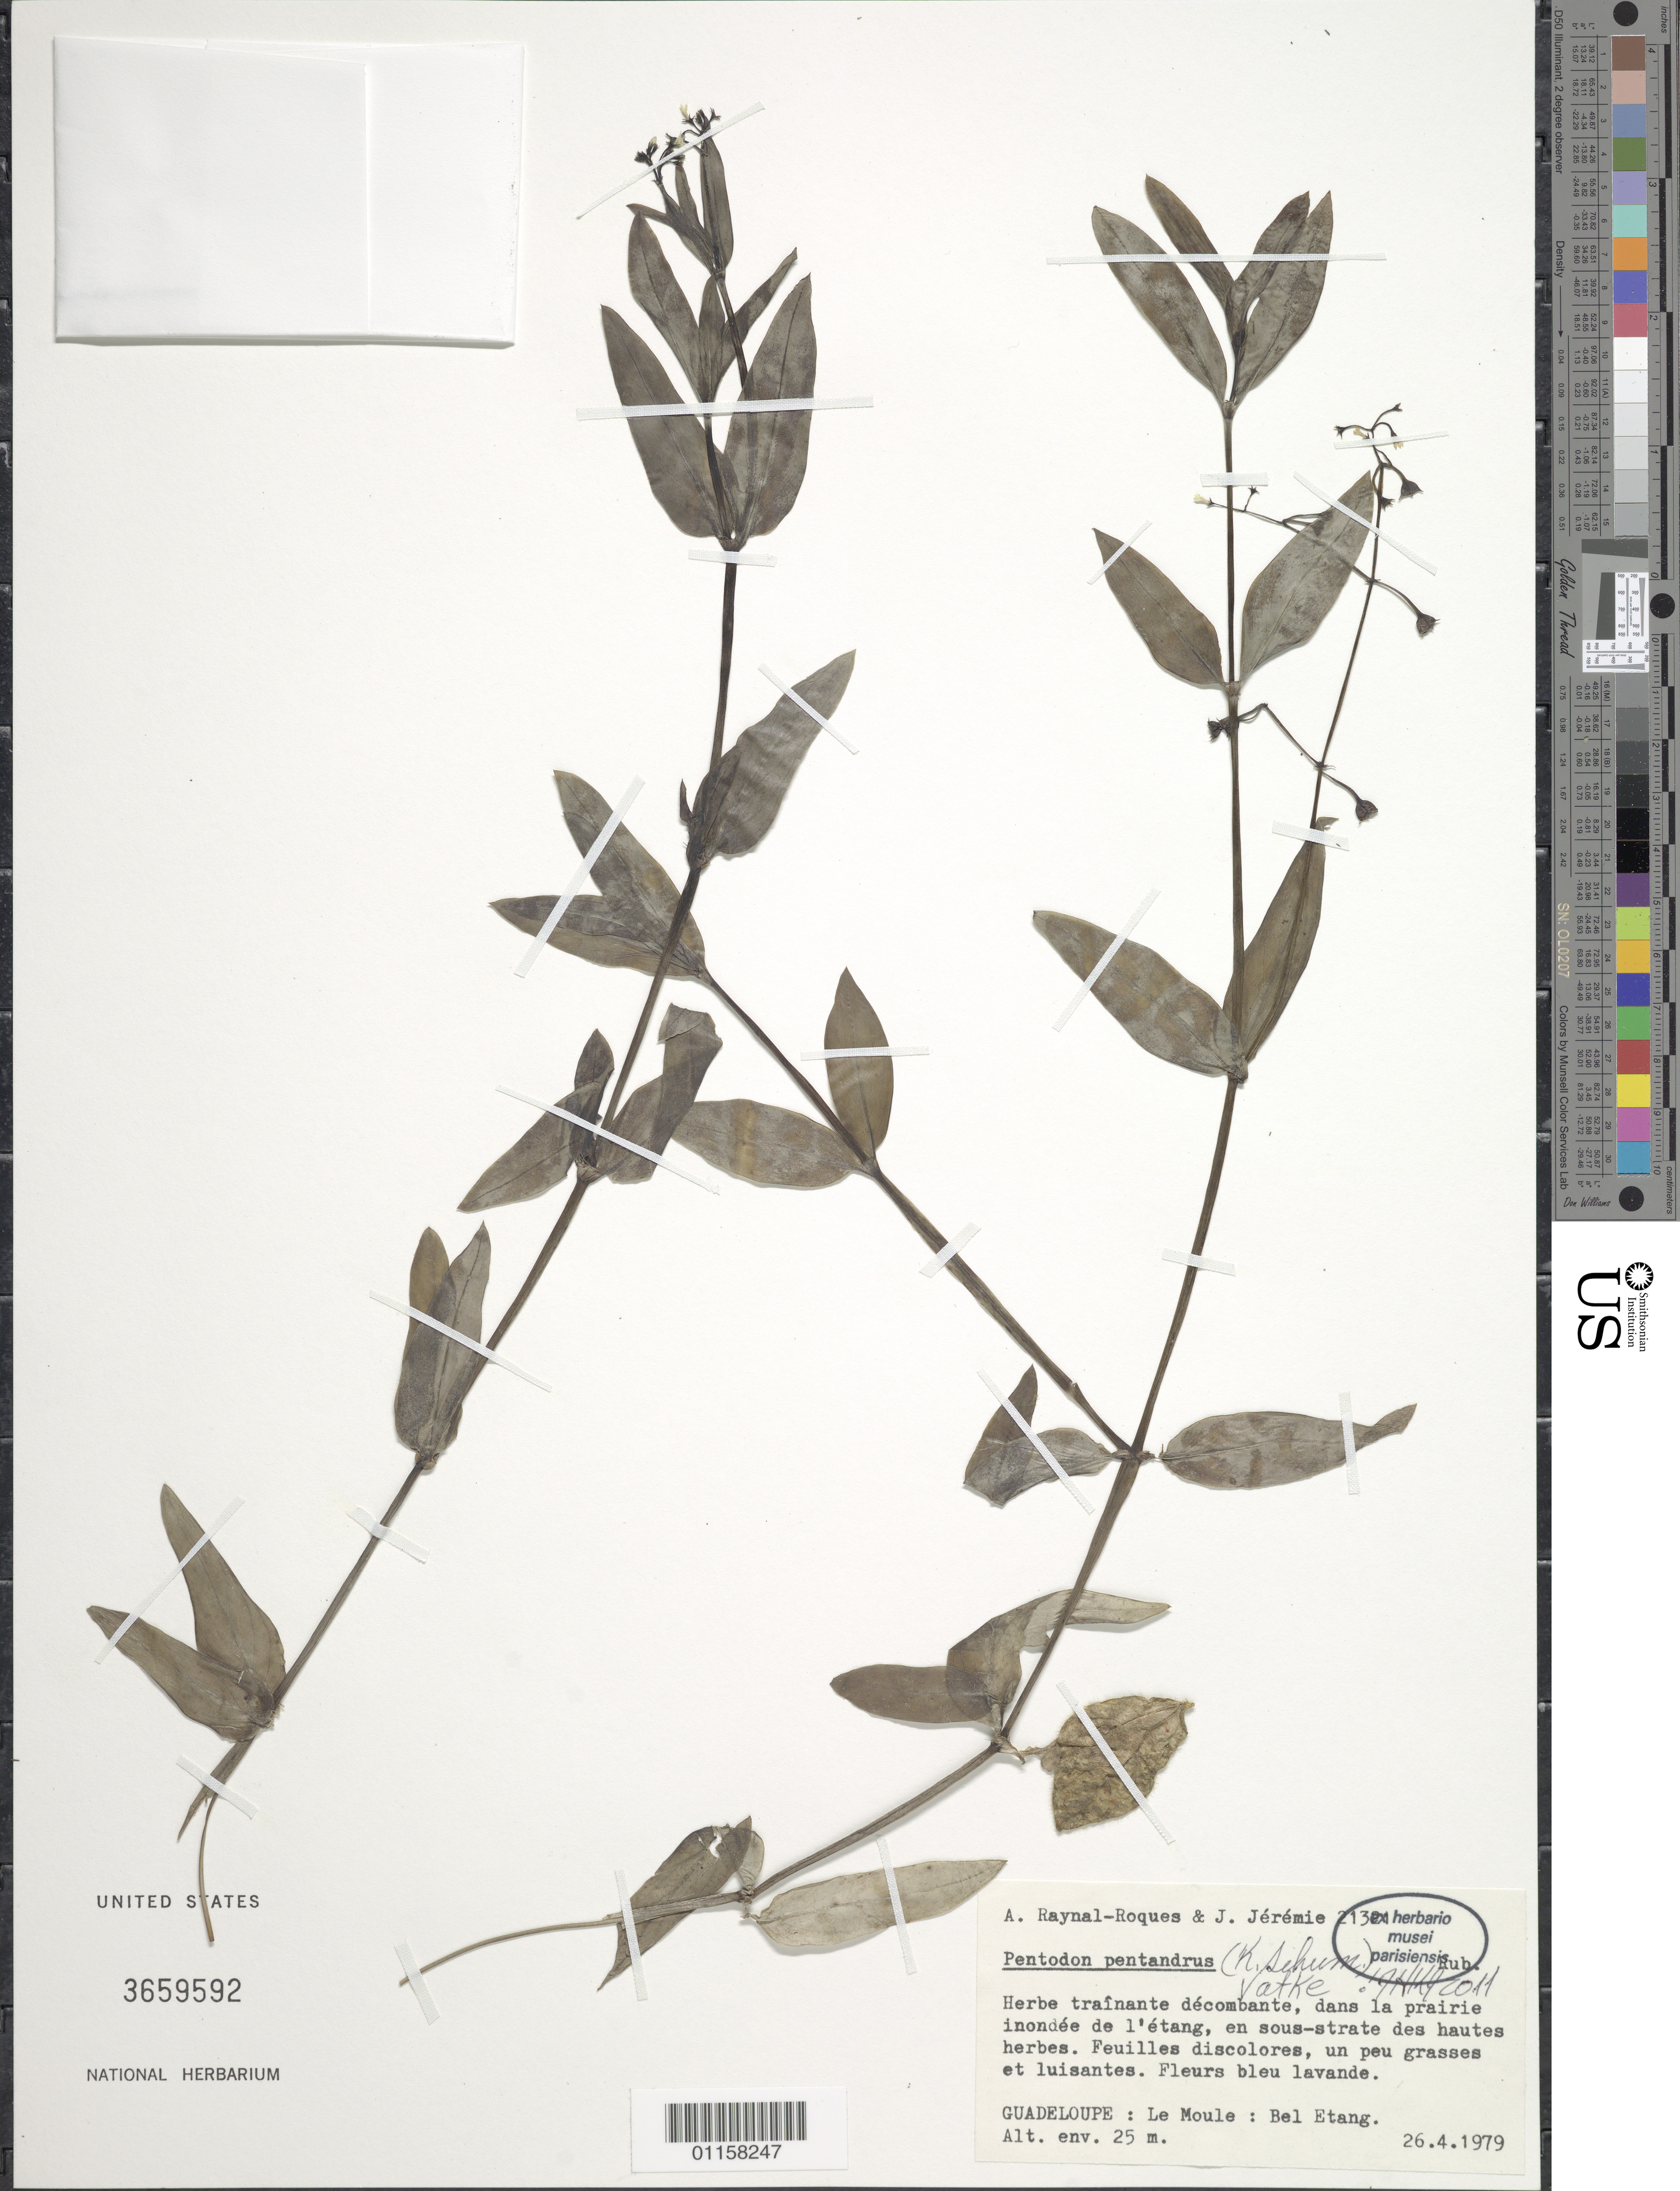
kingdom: Plantae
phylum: Tracheophyta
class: Magnoliopsida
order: Gentianales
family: Rubiaceae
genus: Pentodon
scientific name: Pentodon pentandrus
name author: (Schumach. & Thonn.) Vatke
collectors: A. M. Raynal & J. Jérémie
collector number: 21314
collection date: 1979-04-26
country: Guadeloupe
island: Grande Terre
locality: Le Moule; Bel Etang.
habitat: Dans la prairie inondéee de l'étang, en sous-strate des hautes herbes.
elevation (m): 25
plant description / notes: Collector obscured by stamp: 213??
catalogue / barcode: US 3659592